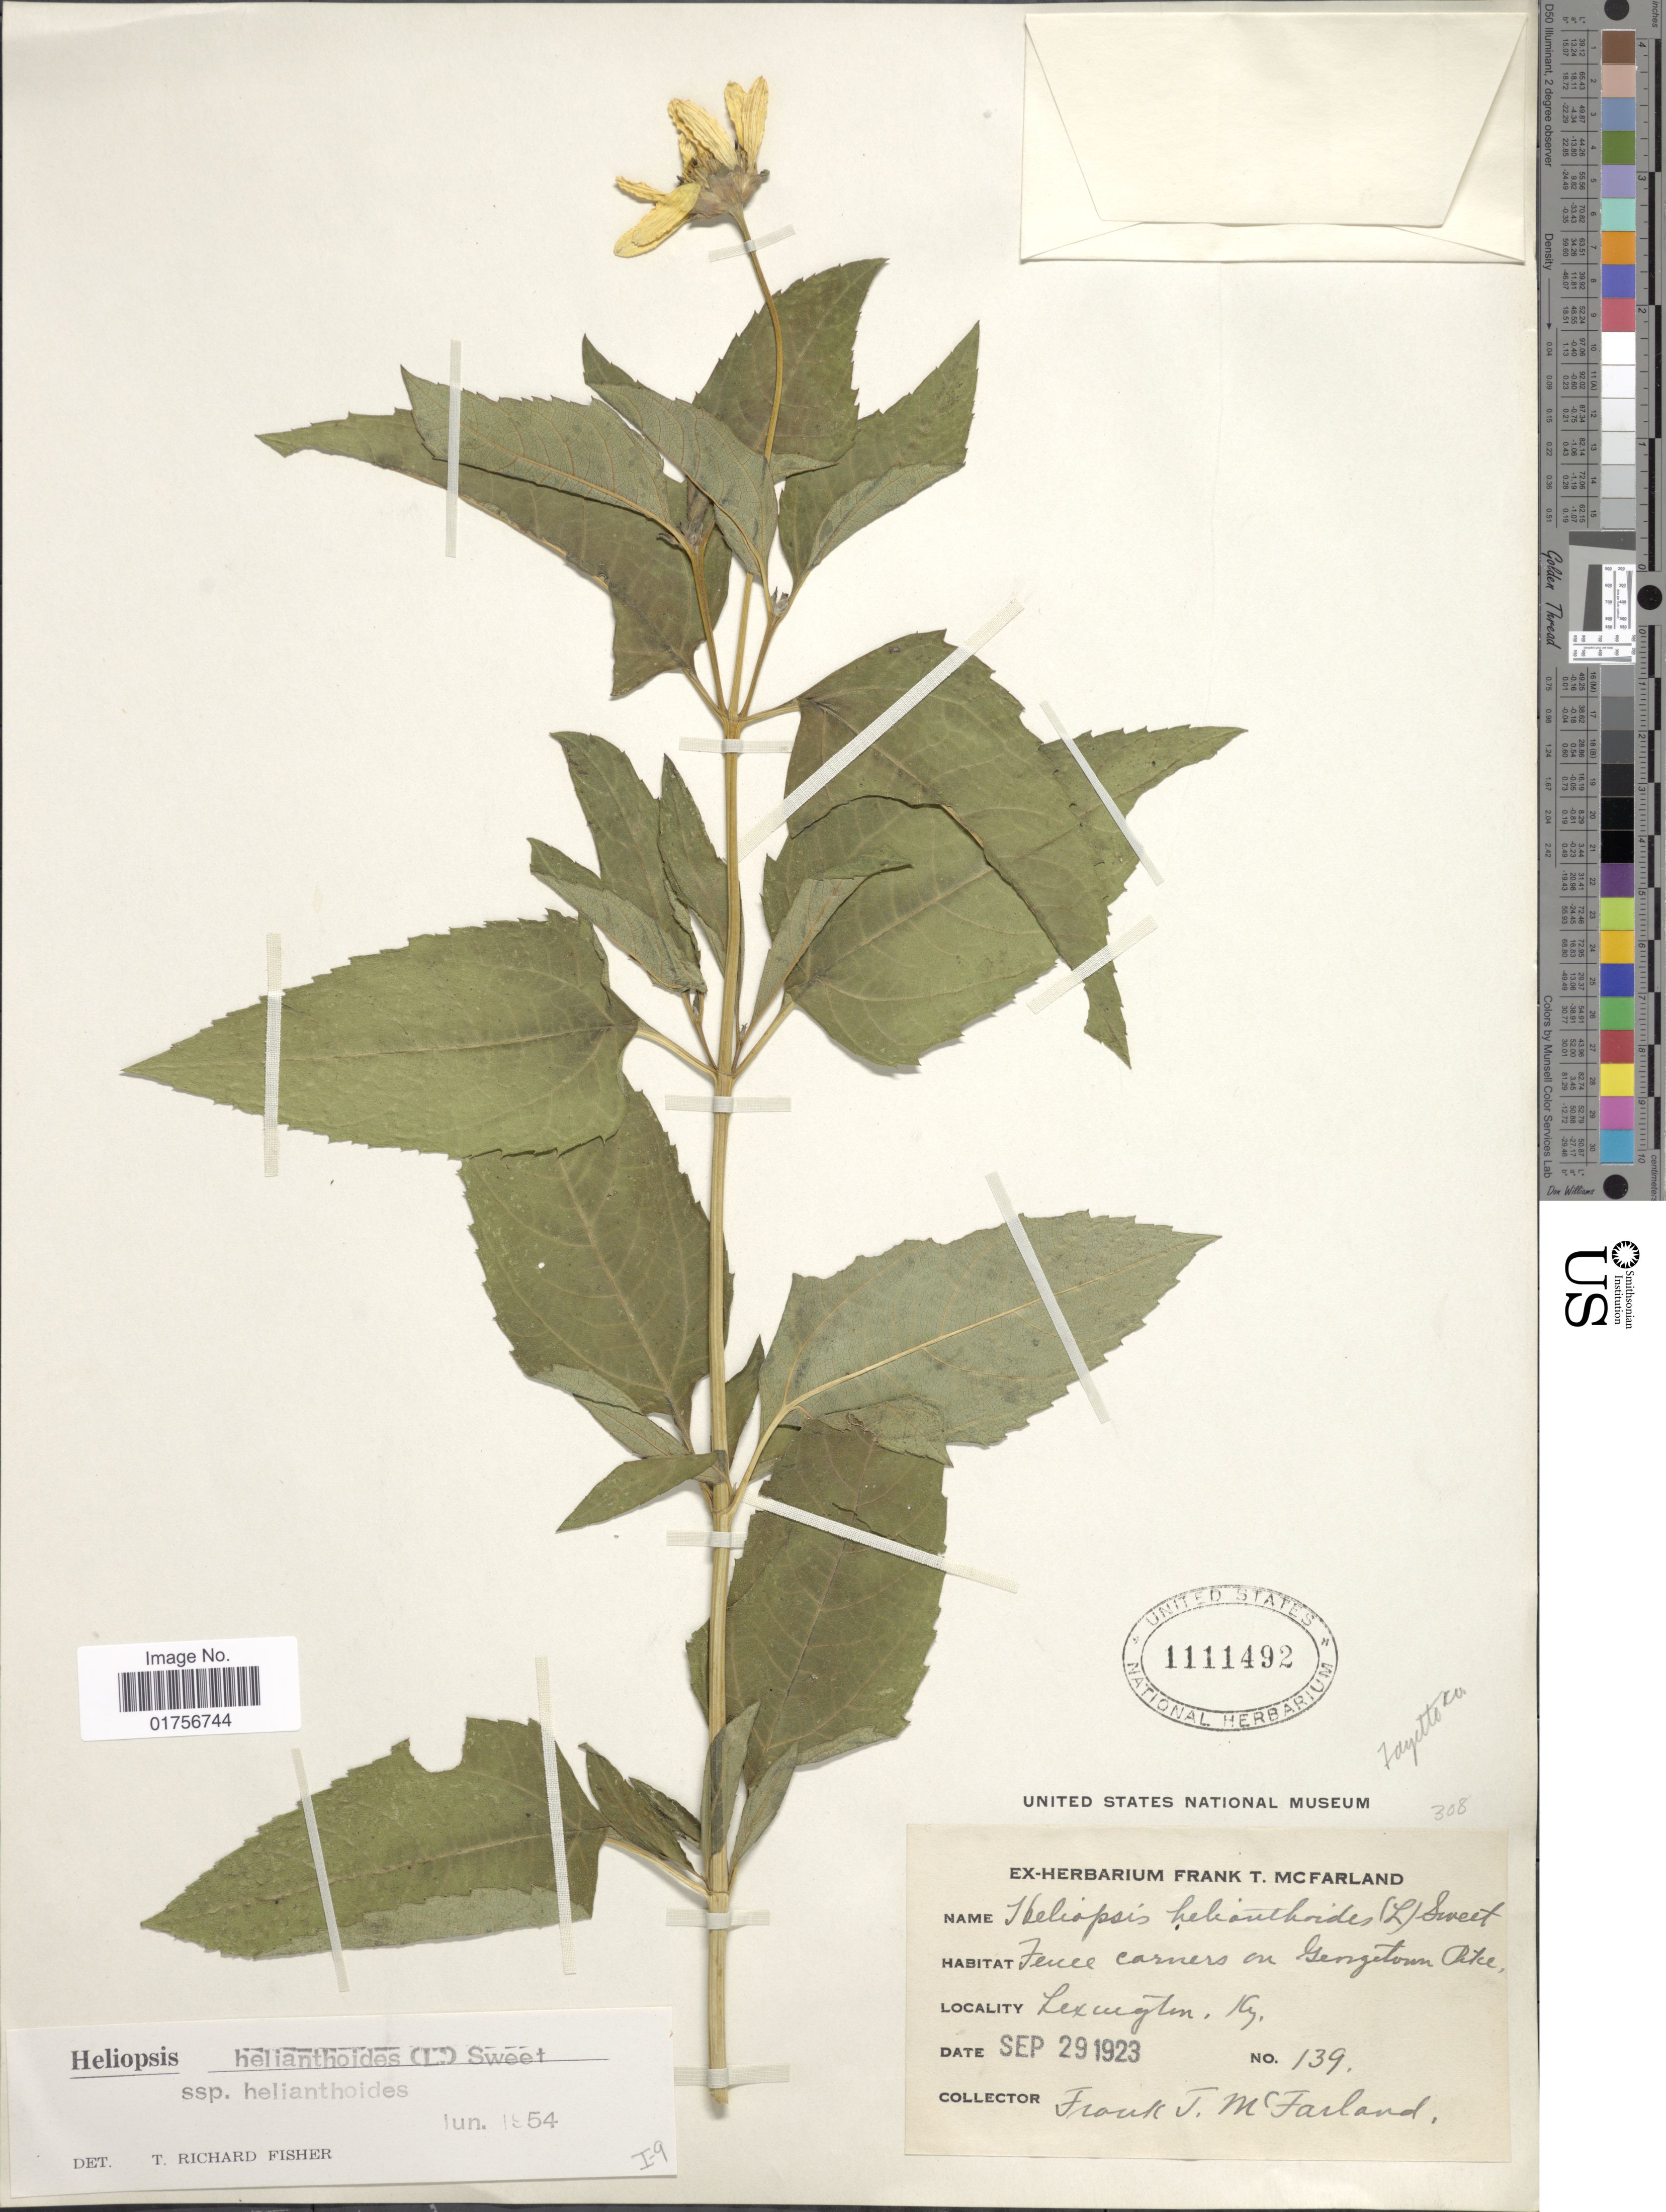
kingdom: Plantae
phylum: Tracheophyta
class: Magnoliopsida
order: Asterales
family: Asteraceae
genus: Heliopsis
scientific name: Heliopsis helianthoides subsp. helianthoides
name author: (L.) Sweet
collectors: F. McFarland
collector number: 139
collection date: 1923-09-29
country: United States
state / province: Kentucky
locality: Fence corners on Georgetown Pike, Lexington, Ky.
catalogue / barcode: US 1111492